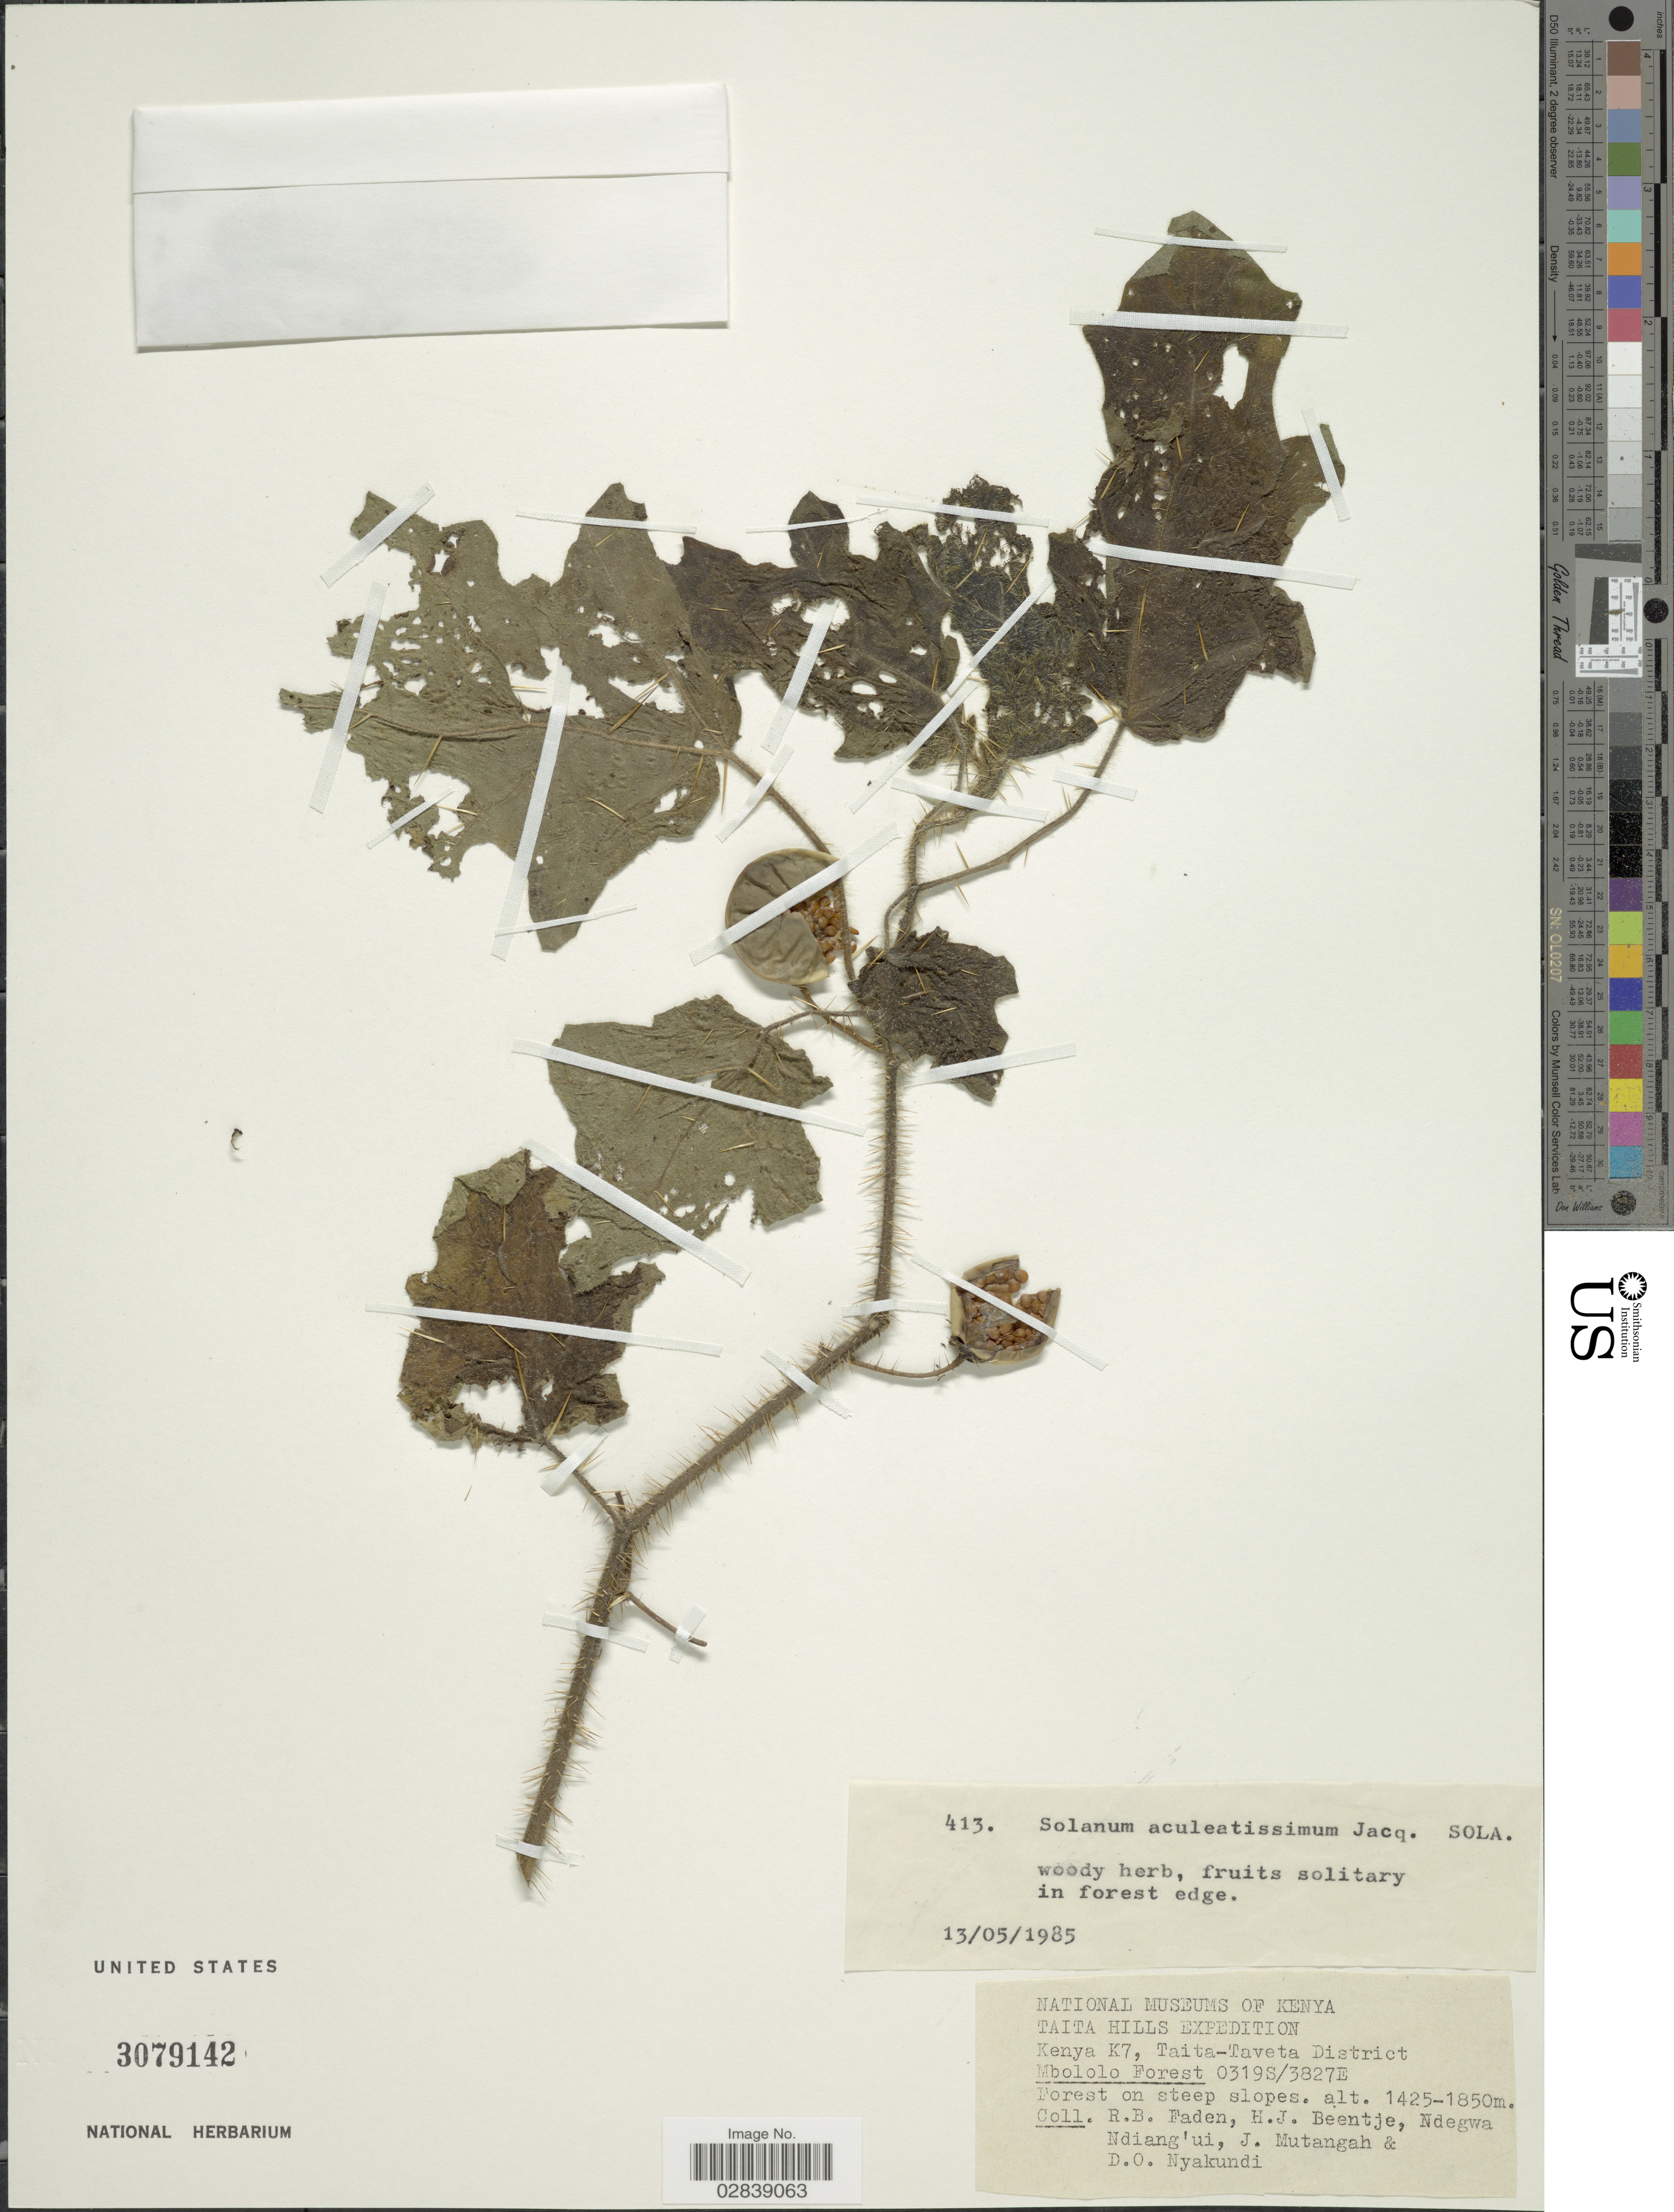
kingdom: Plantae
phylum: Tracheophyta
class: Magnoliopsida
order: Solanales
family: Solanaceae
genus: Solanum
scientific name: Solanum aculeatissimum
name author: Jacq.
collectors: R. B. Faden, H. J. Beentje, Ndegwa Ndiang'ui, J. Mutangah & D. Nyakundi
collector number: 413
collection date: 1985-05-13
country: Kenya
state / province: Taita Taveta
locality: Taita Hills. Kenya K7, Taita-Taveta District. Mbololo Forest.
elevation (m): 1425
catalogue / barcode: US 3079142